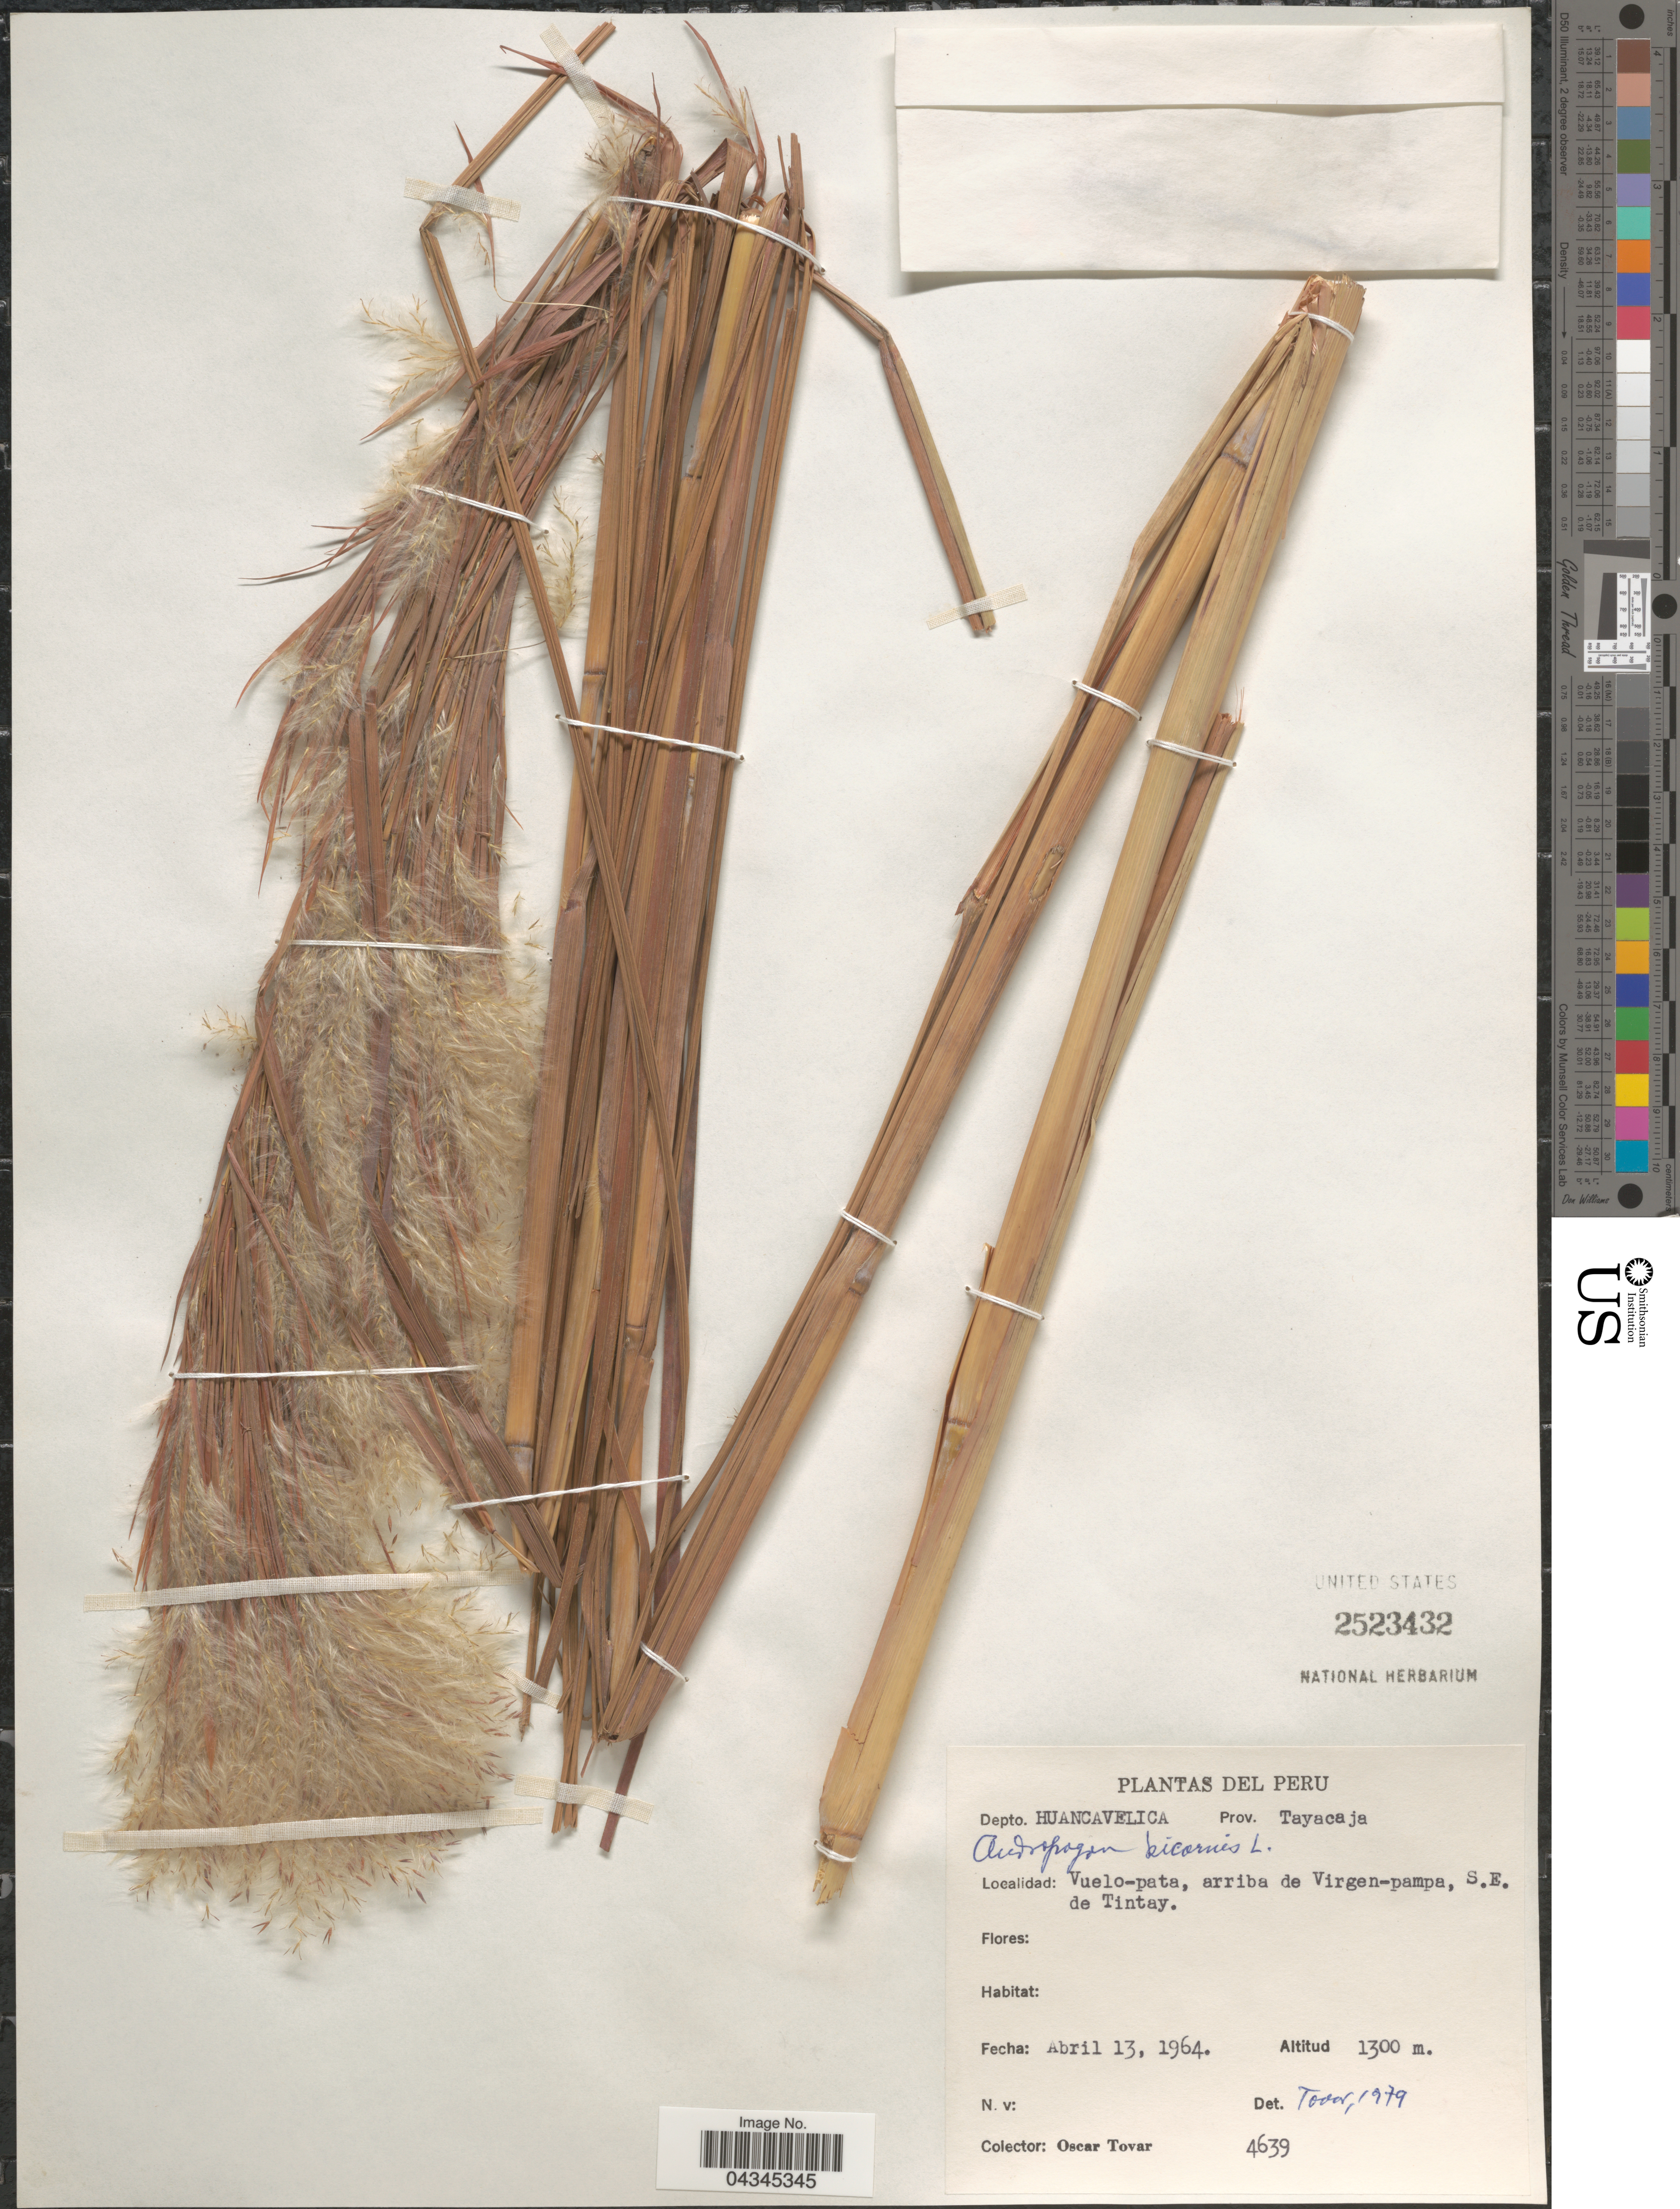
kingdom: Plantae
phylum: Tracheophyta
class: Liliopsida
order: Poales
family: Poaceae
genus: Andropogon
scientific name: Andropogon bicornis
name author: L.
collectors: O. Tovar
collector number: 4639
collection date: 1964-04-13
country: Peru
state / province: Huancavelica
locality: Depto. Huancavelica. Prov. Tayacaja. Vuelo-pata, arriba de Virgen-pampa, S.E. de Tintay.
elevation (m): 1300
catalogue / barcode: US 2523432